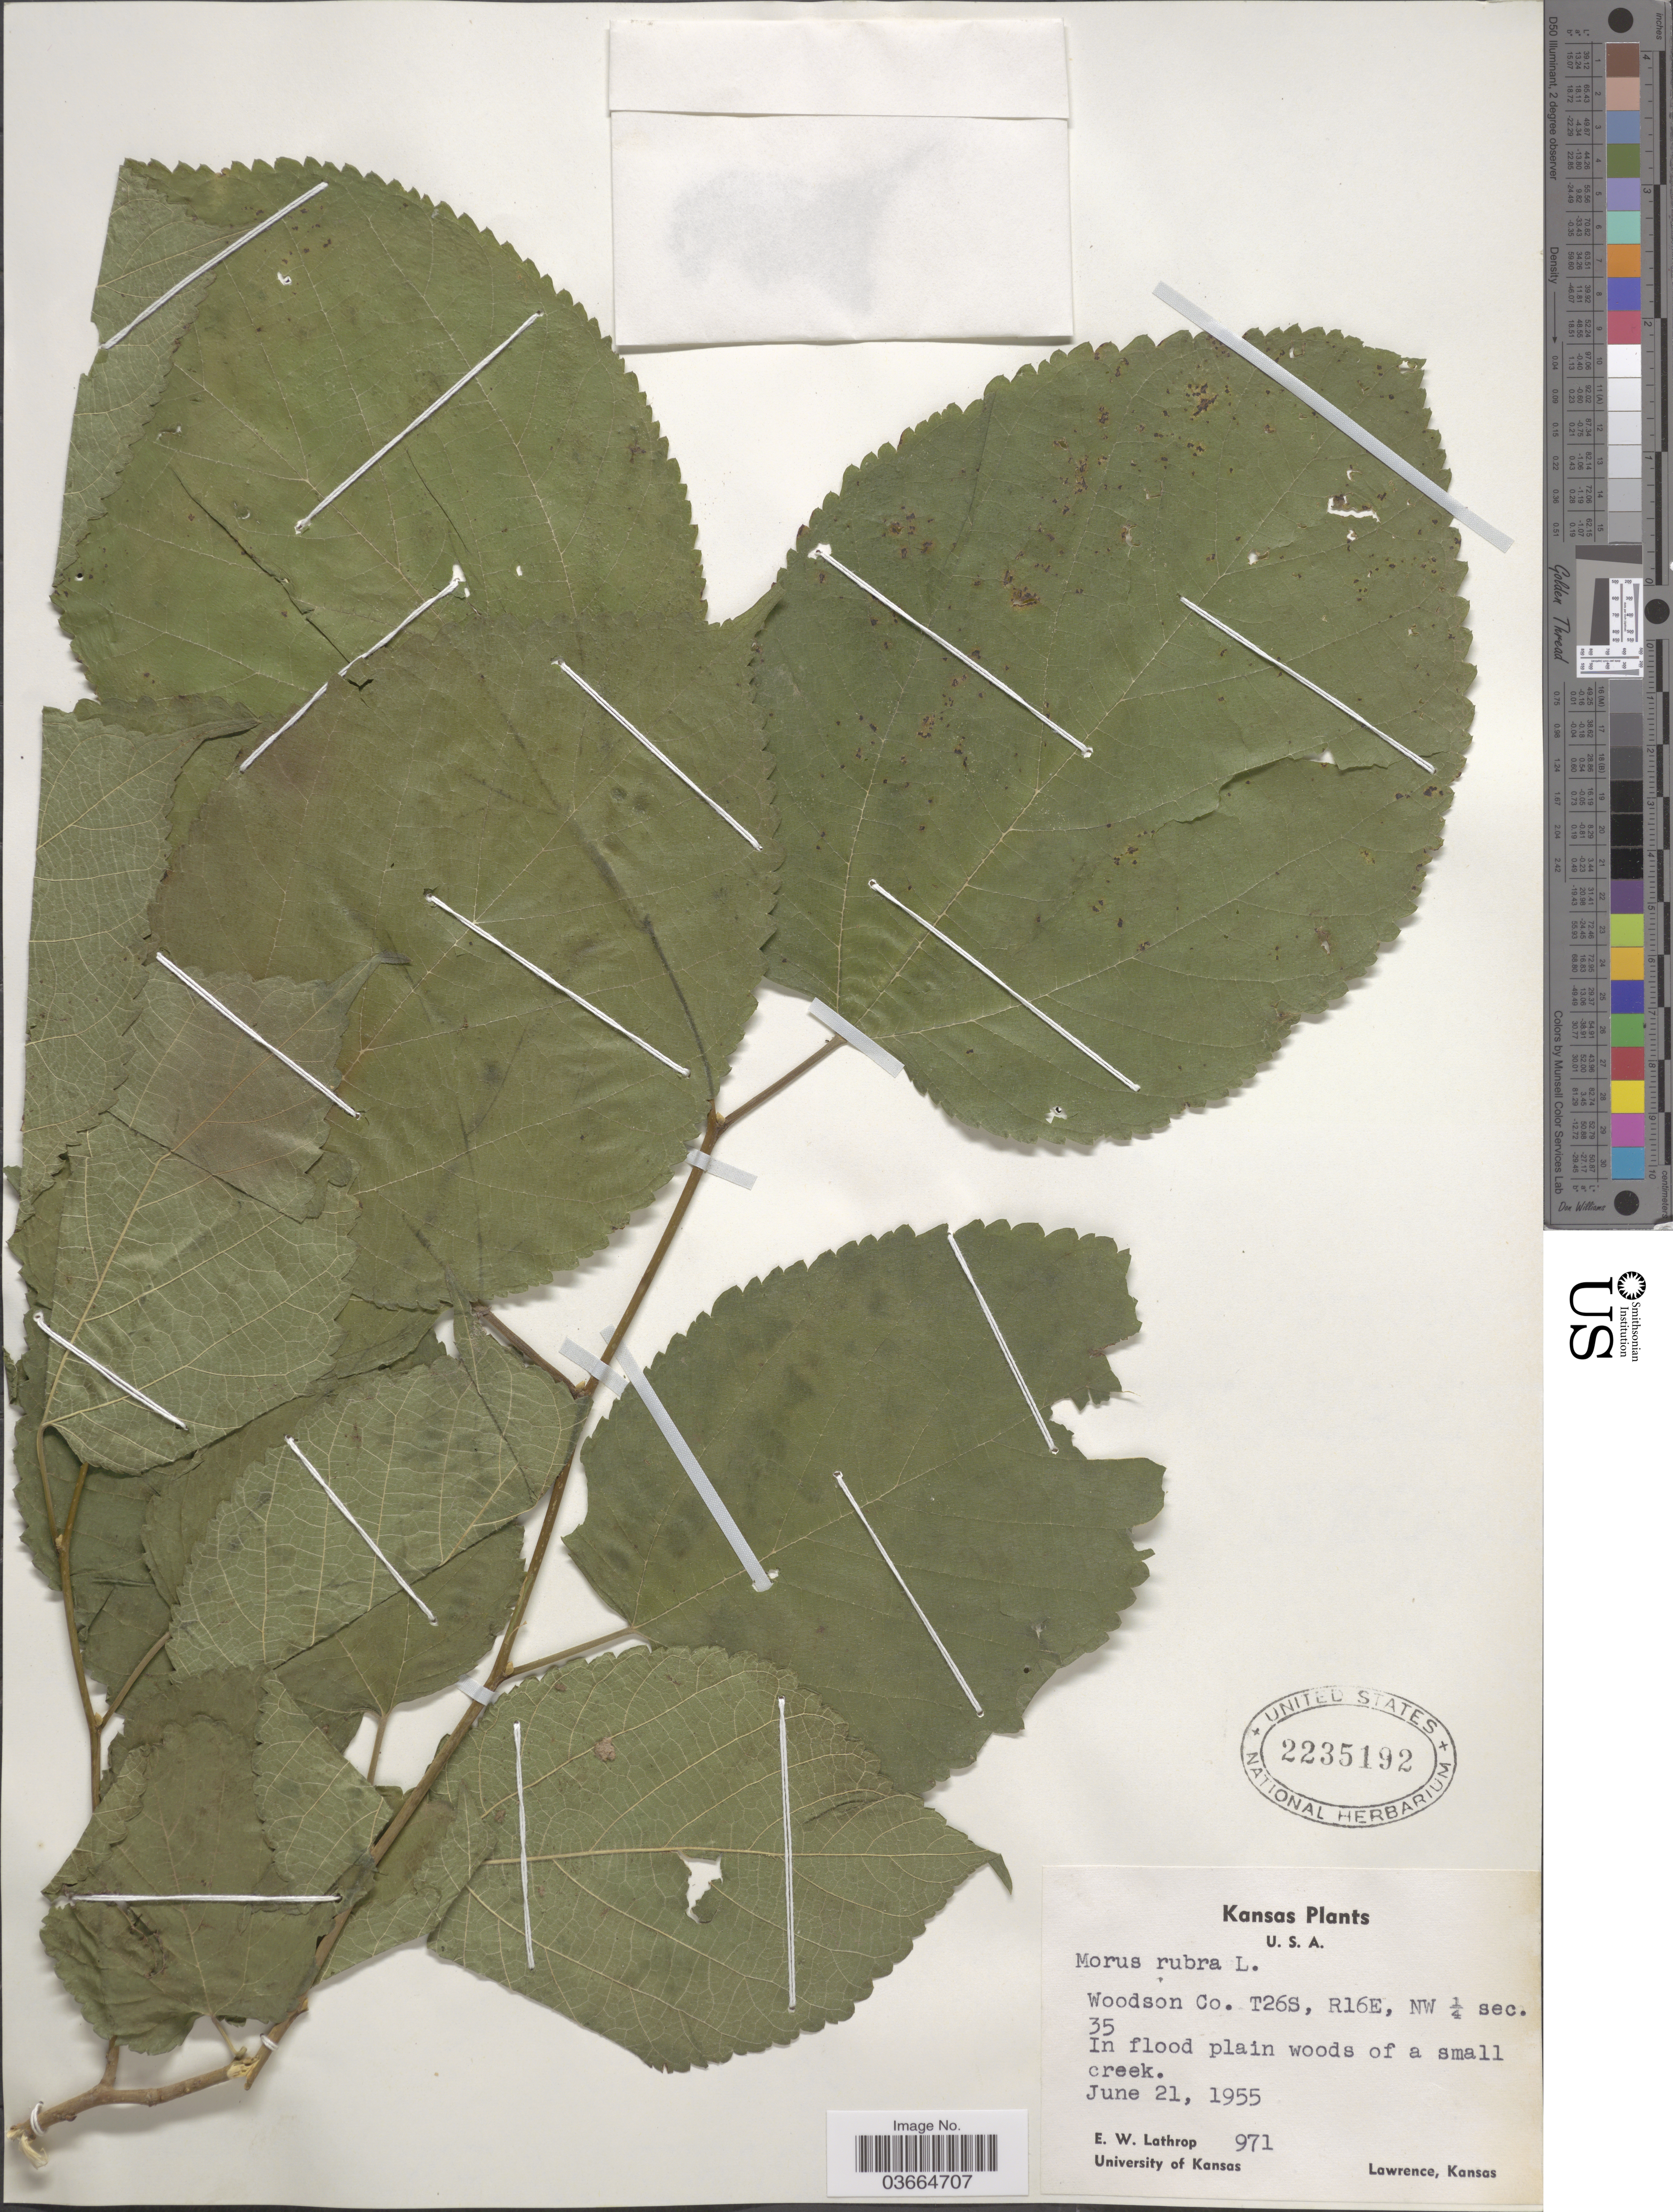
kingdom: Plantae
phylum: Tracheophyta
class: Magnoliopsida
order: Rosales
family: Moraceae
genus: Morus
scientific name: Morus rubra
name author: L.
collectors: E. W. Lathrop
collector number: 971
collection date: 1955-06-21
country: United States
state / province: Kansas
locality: Woodson Co. T26S, R16E, NW ¼ sec. 35. In flood plain woods of a small creek.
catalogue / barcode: US 2235192